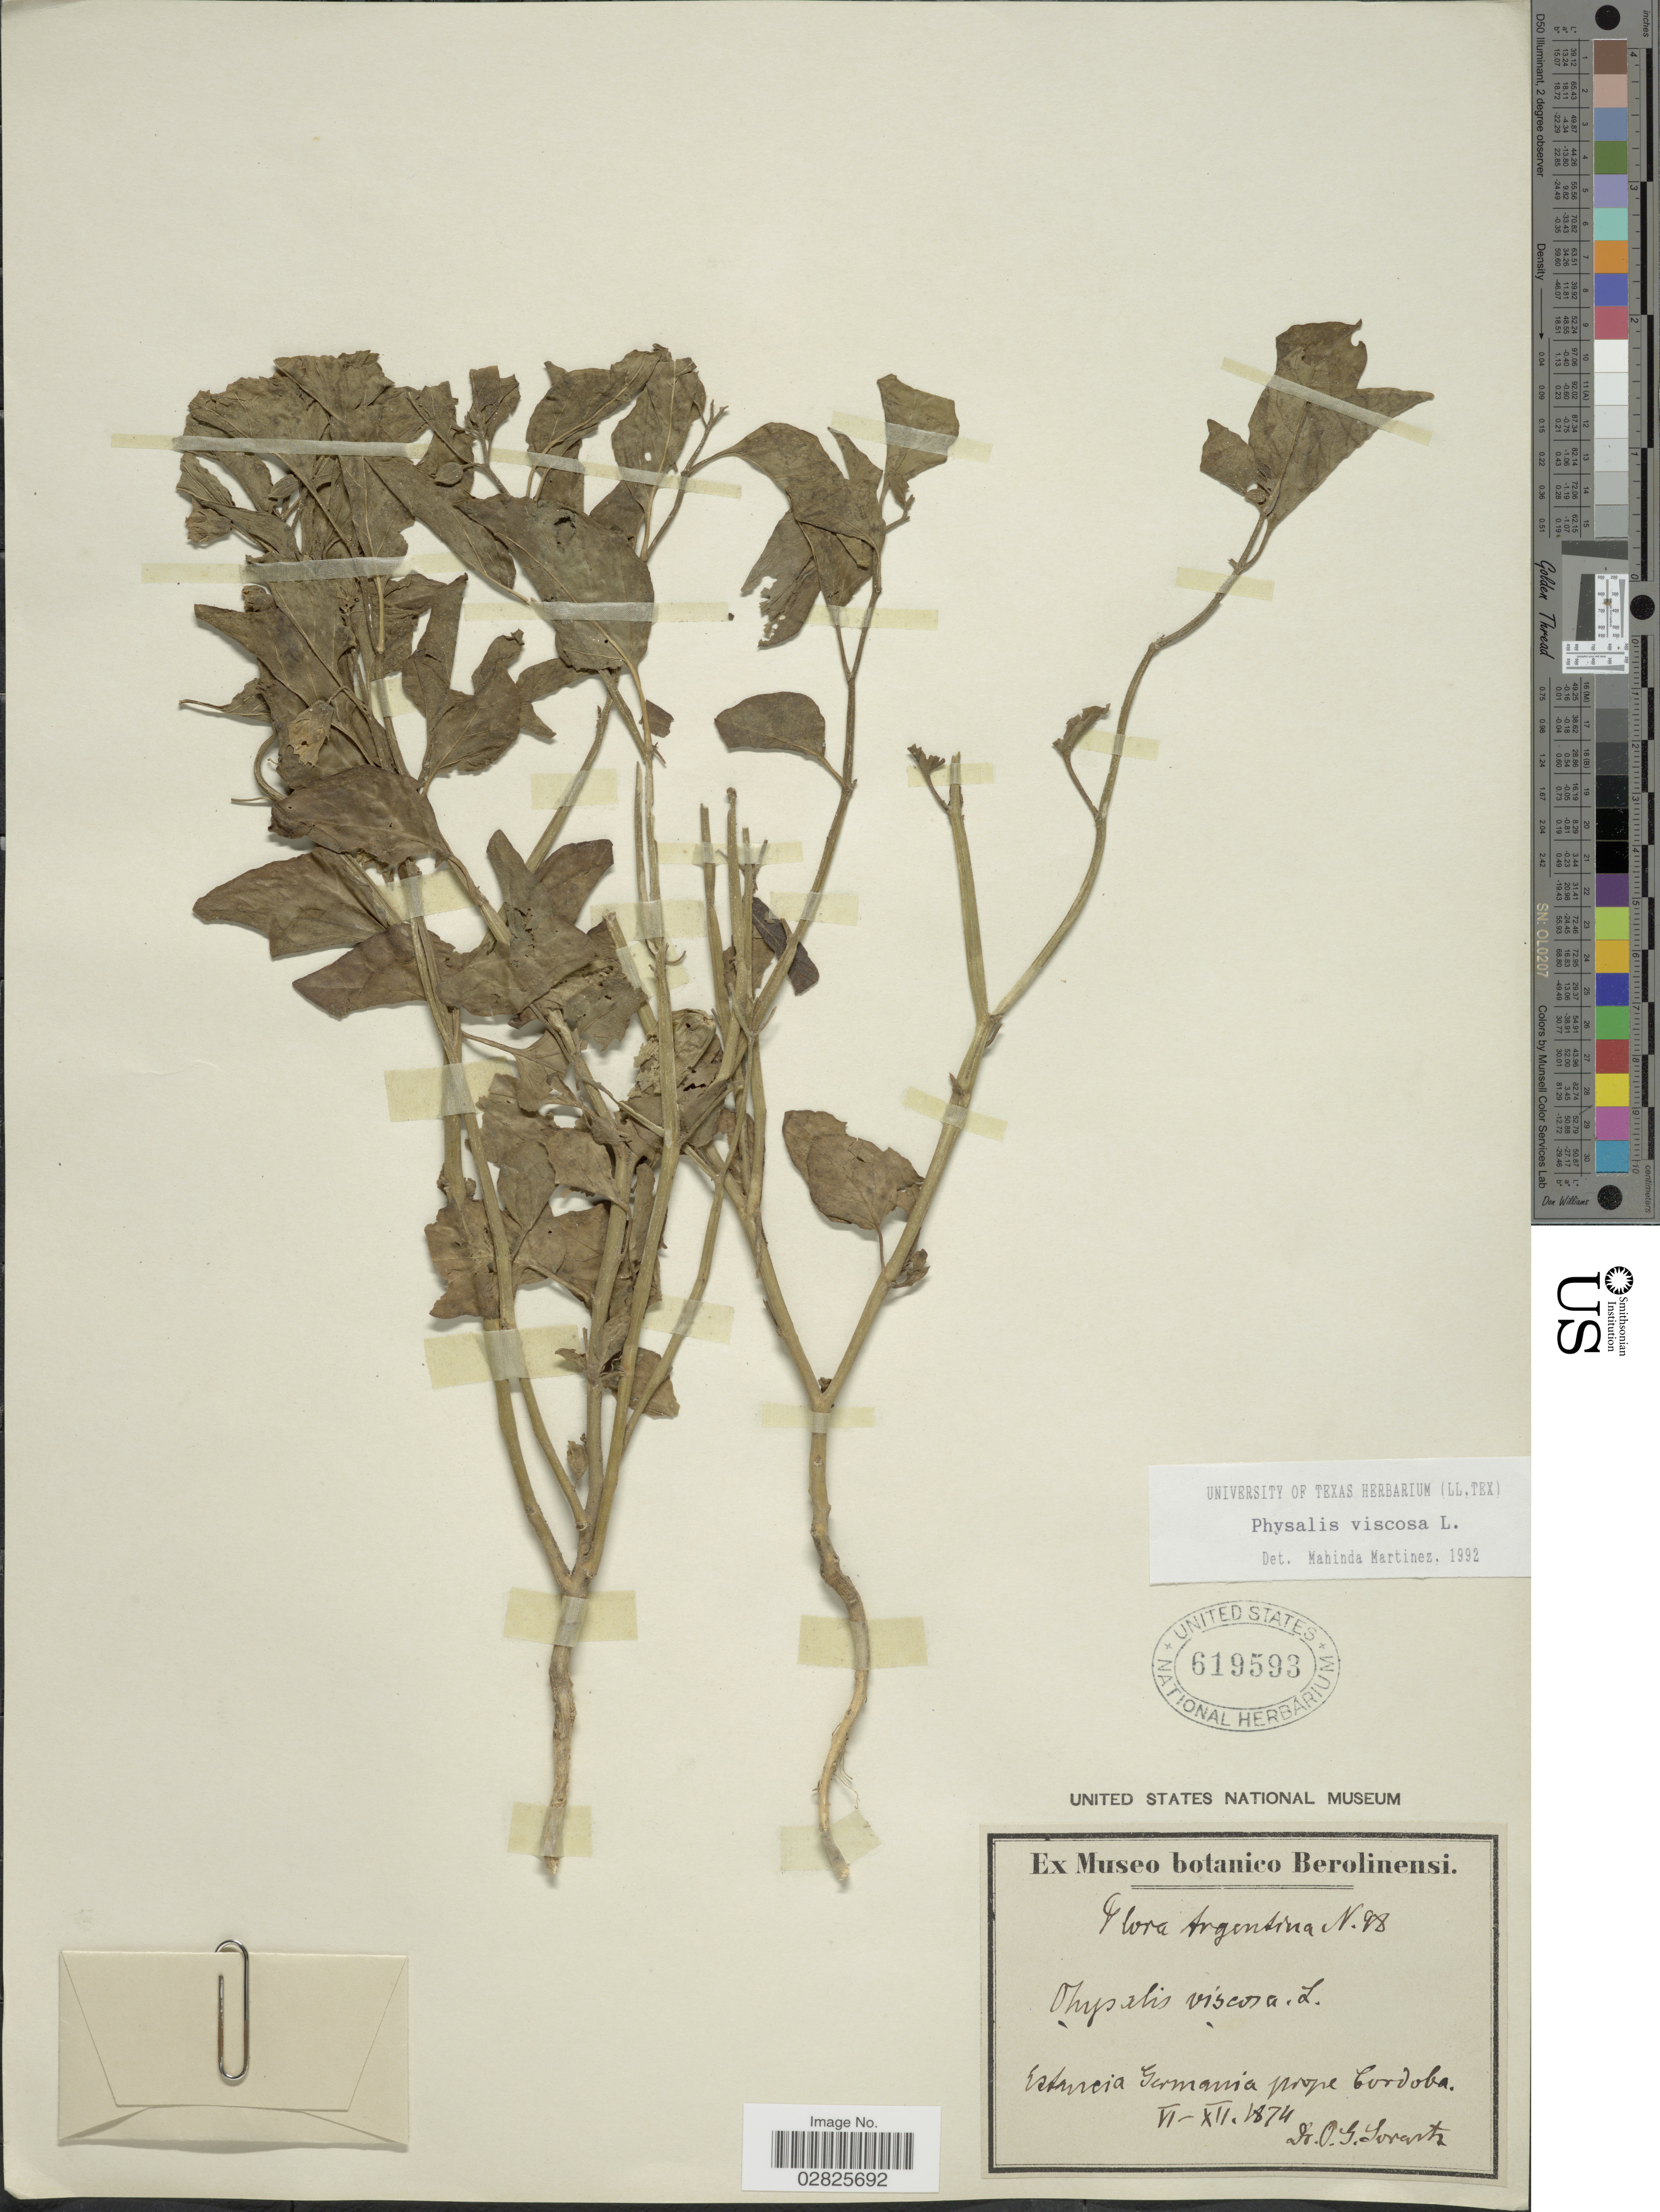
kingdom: Plantae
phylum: Tracheophyta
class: Magnoliopsida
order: Solanales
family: Solanaceae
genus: Physalis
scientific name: Physalis viscosa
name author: L.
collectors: P. G. Lorentz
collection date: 1874-06/1874-12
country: Argentina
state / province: Cordoba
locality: Estancia Germania prope Cordoba.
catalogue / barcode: US 619593